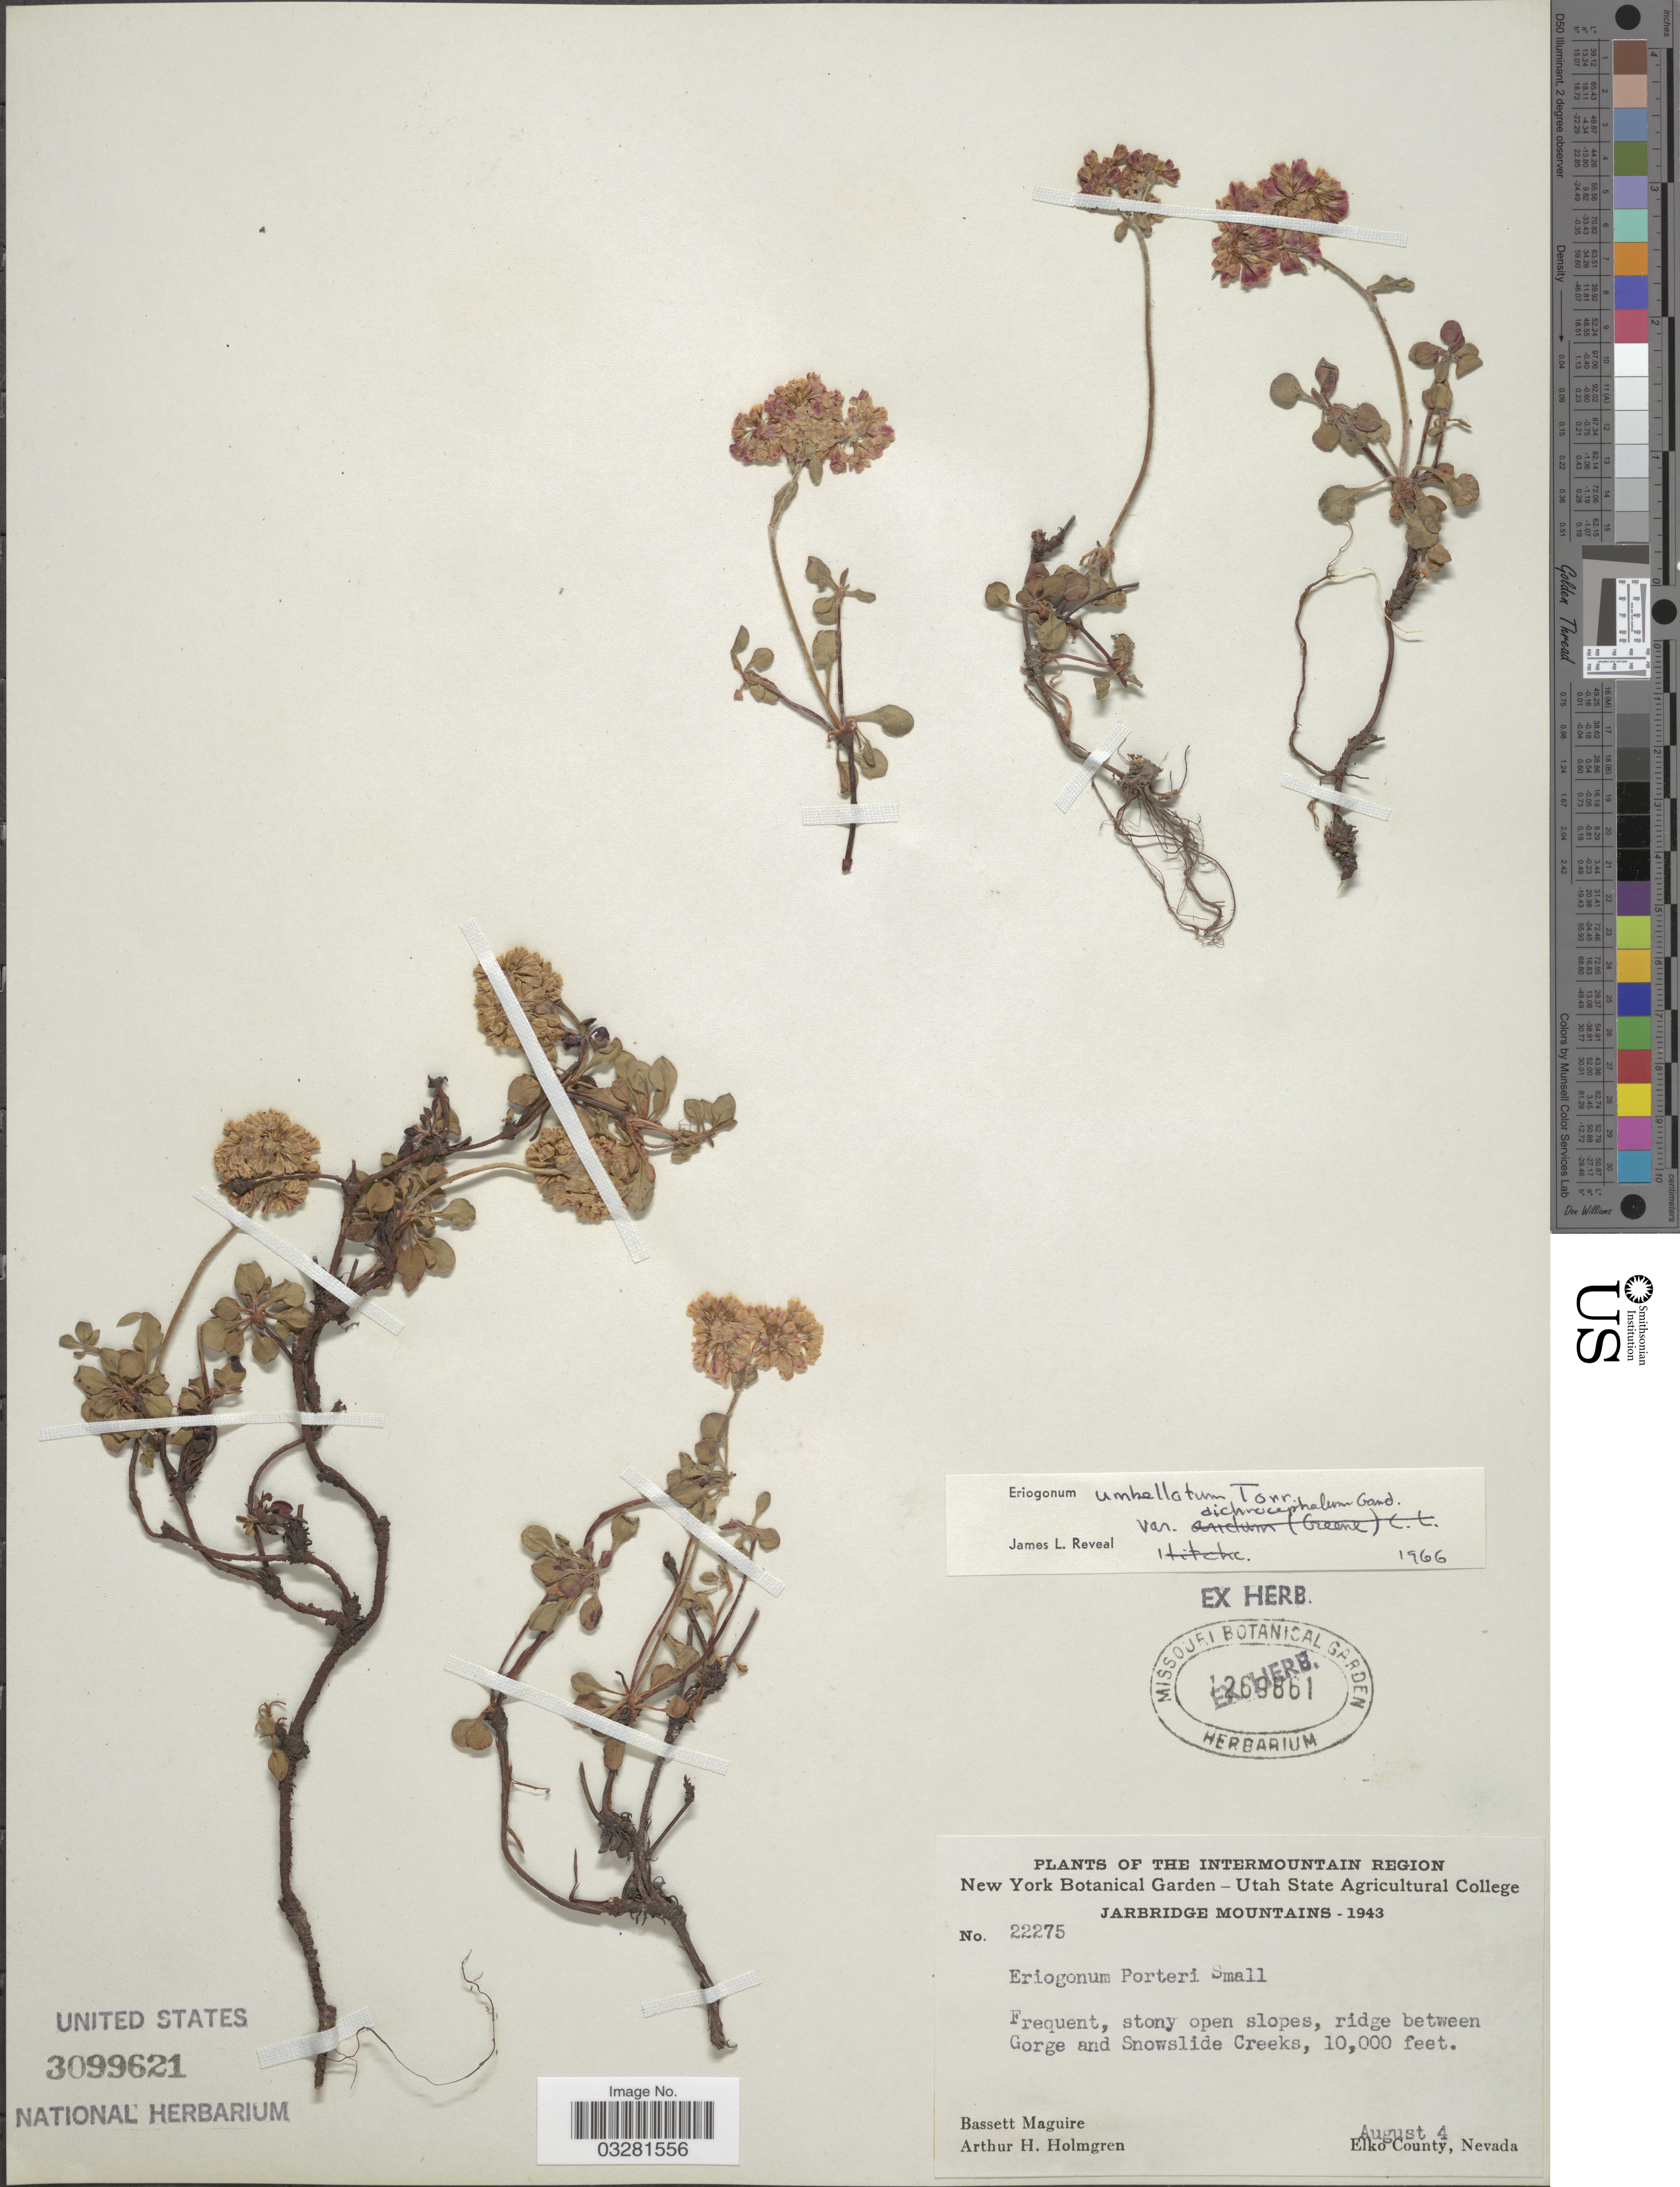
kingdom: Plantae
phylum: Tracheophyta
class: Magnoliopsida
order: Caryophyllales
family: Polygonaceae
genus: Eriogonum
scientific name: Eriogonum umbellatum var. dichrocephalum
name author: Gand.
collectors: B. Maguire & A. H. Holmgren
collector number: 22275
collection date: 1943-08-04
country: United States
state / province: Nevada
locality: The Intermountain Region. Jarbridge Mountains. Ridge between Gorge and Snowslide Creeks. Elko County.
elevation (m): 3048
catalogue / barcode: US 3099621